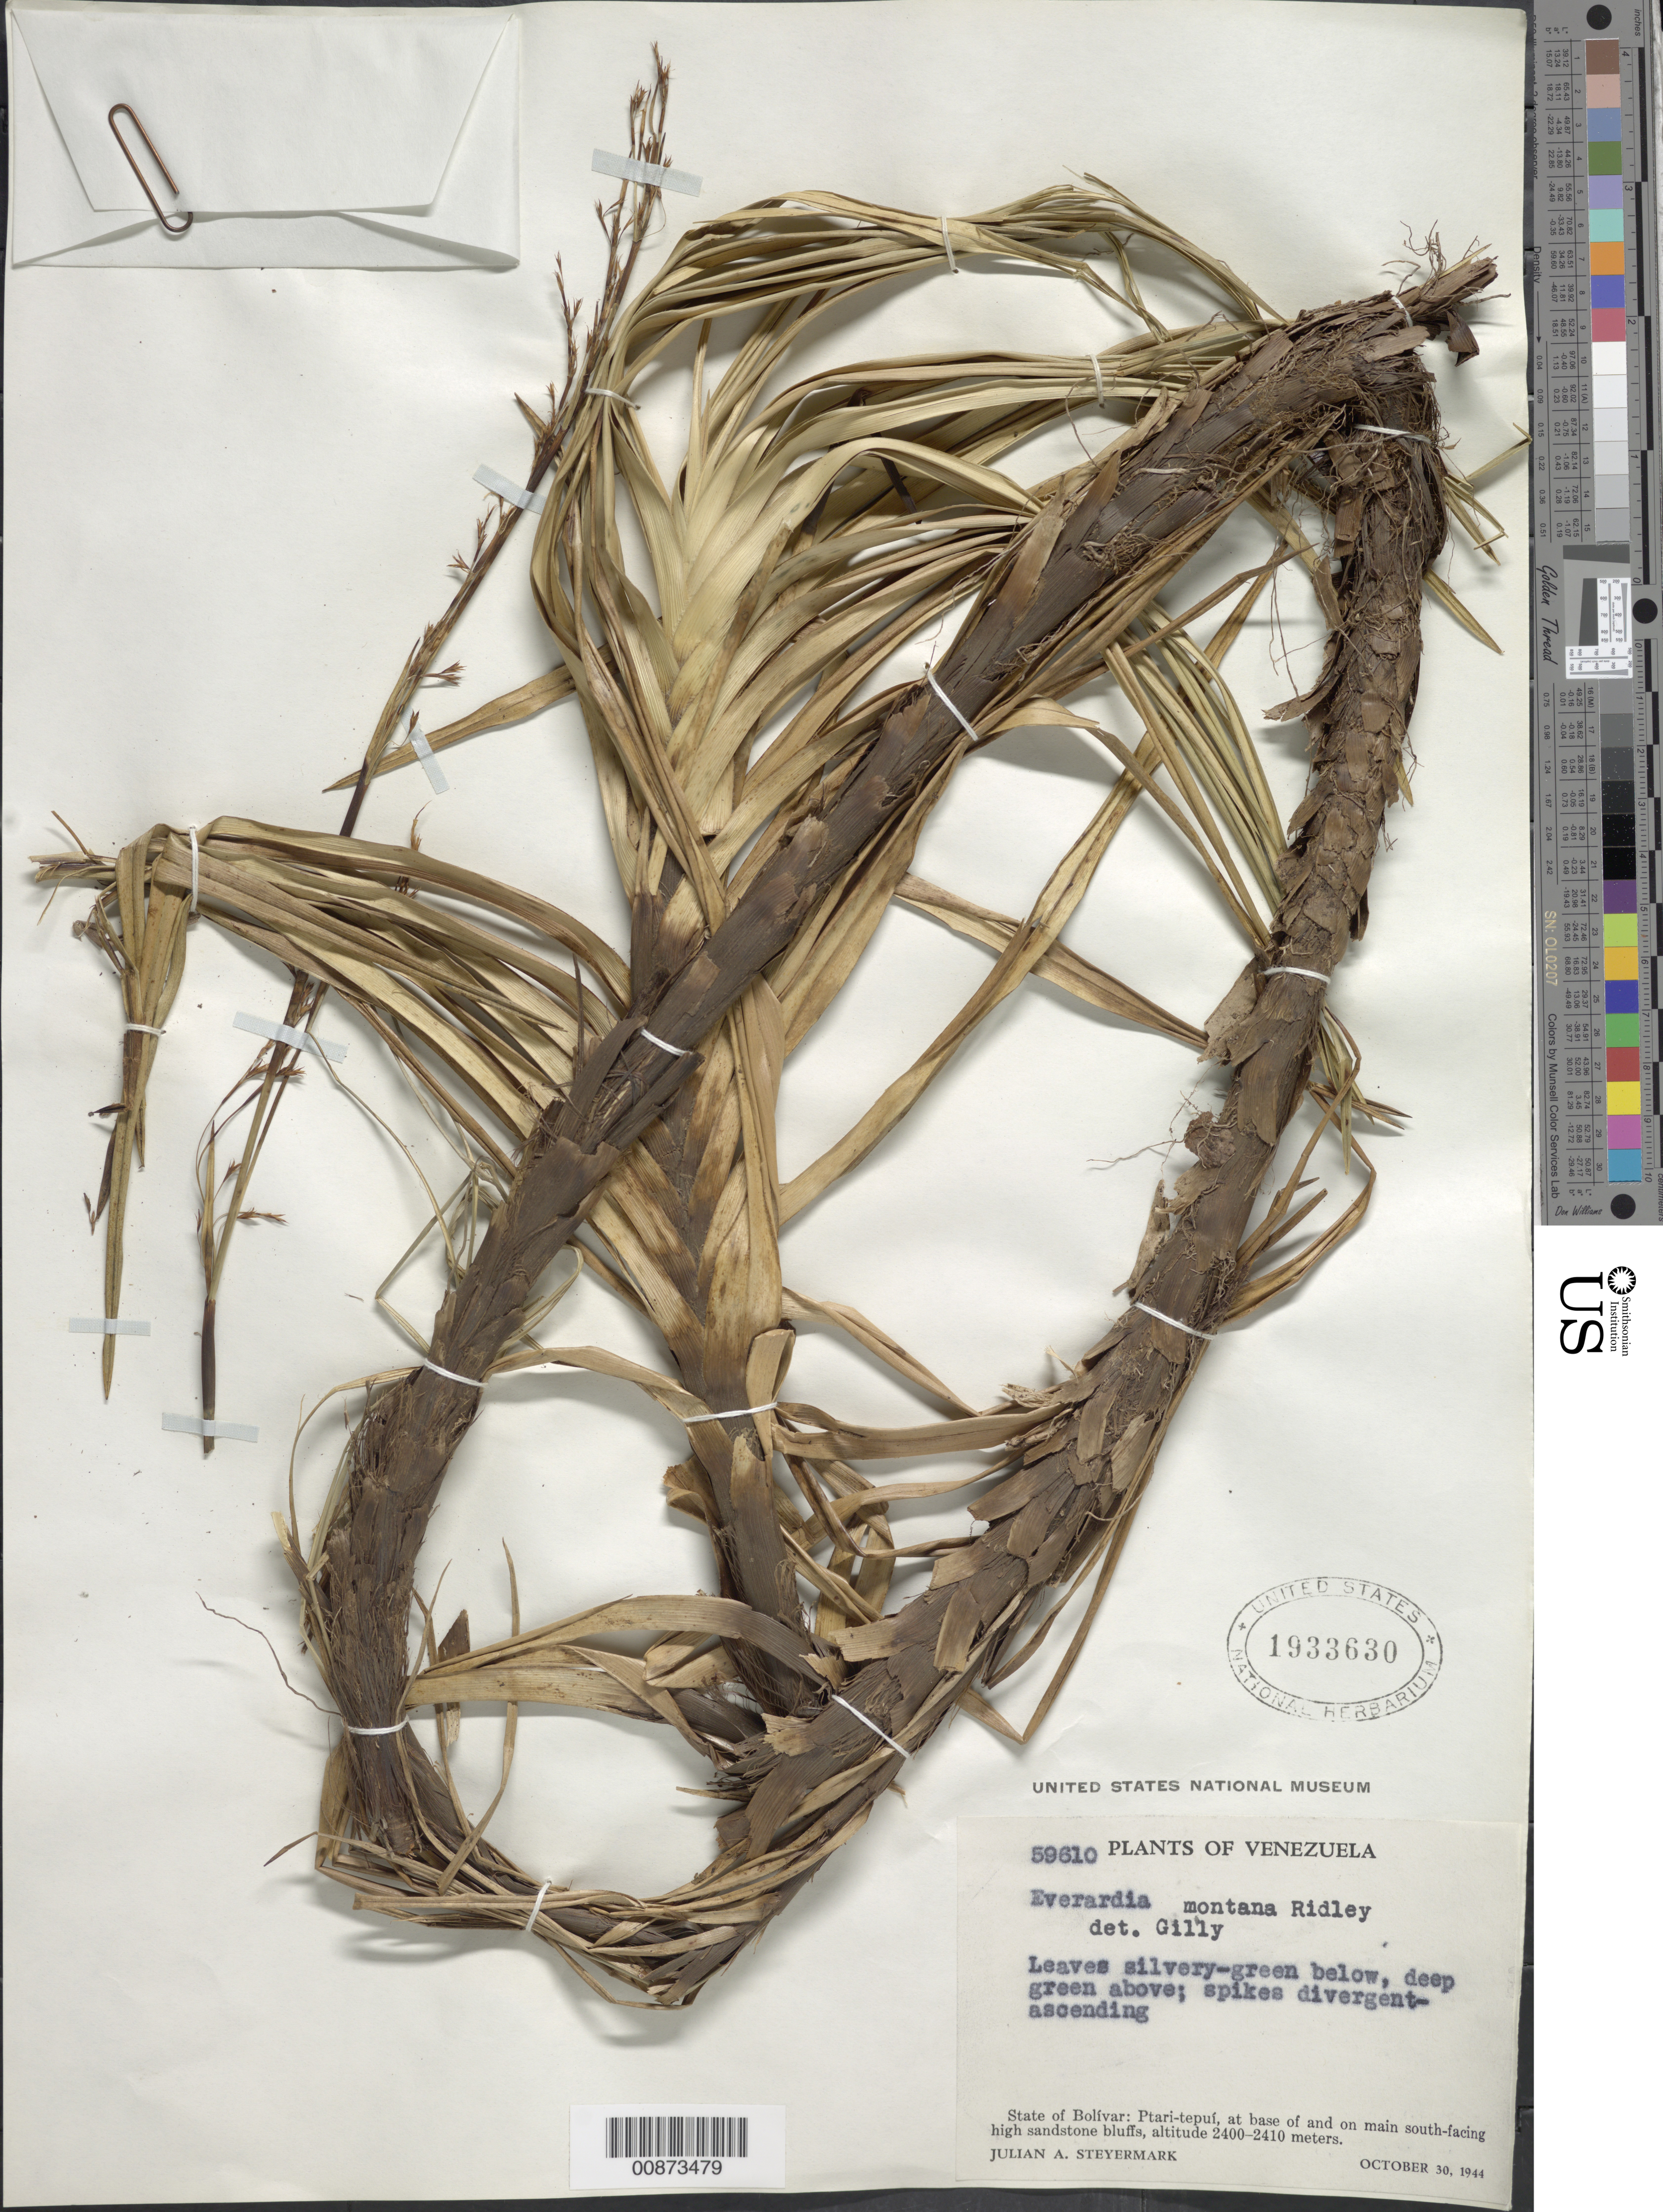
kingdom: Plantae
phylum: Tracheophyta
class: Liliopsida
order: Poales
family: Cyperaceae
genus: Cephalocarpus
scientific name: Cephalocarpus montanus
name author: (Ridley) S.M. Costa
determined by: Strong, Mark T., (BOT), Smithsonian Institution - National Museum of Natural History (UNITED STATES)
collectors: J. Steyermark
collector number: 59610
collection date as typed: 30-Oct-44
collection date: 1944-10-30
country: Venezuela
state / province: Bolívar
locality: Ptari-tepuí, at base of and on main S-facing high sandstone bluffs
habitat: Base and S-facing high sandstone bluffs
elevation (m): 2400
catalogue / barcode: US 1933630